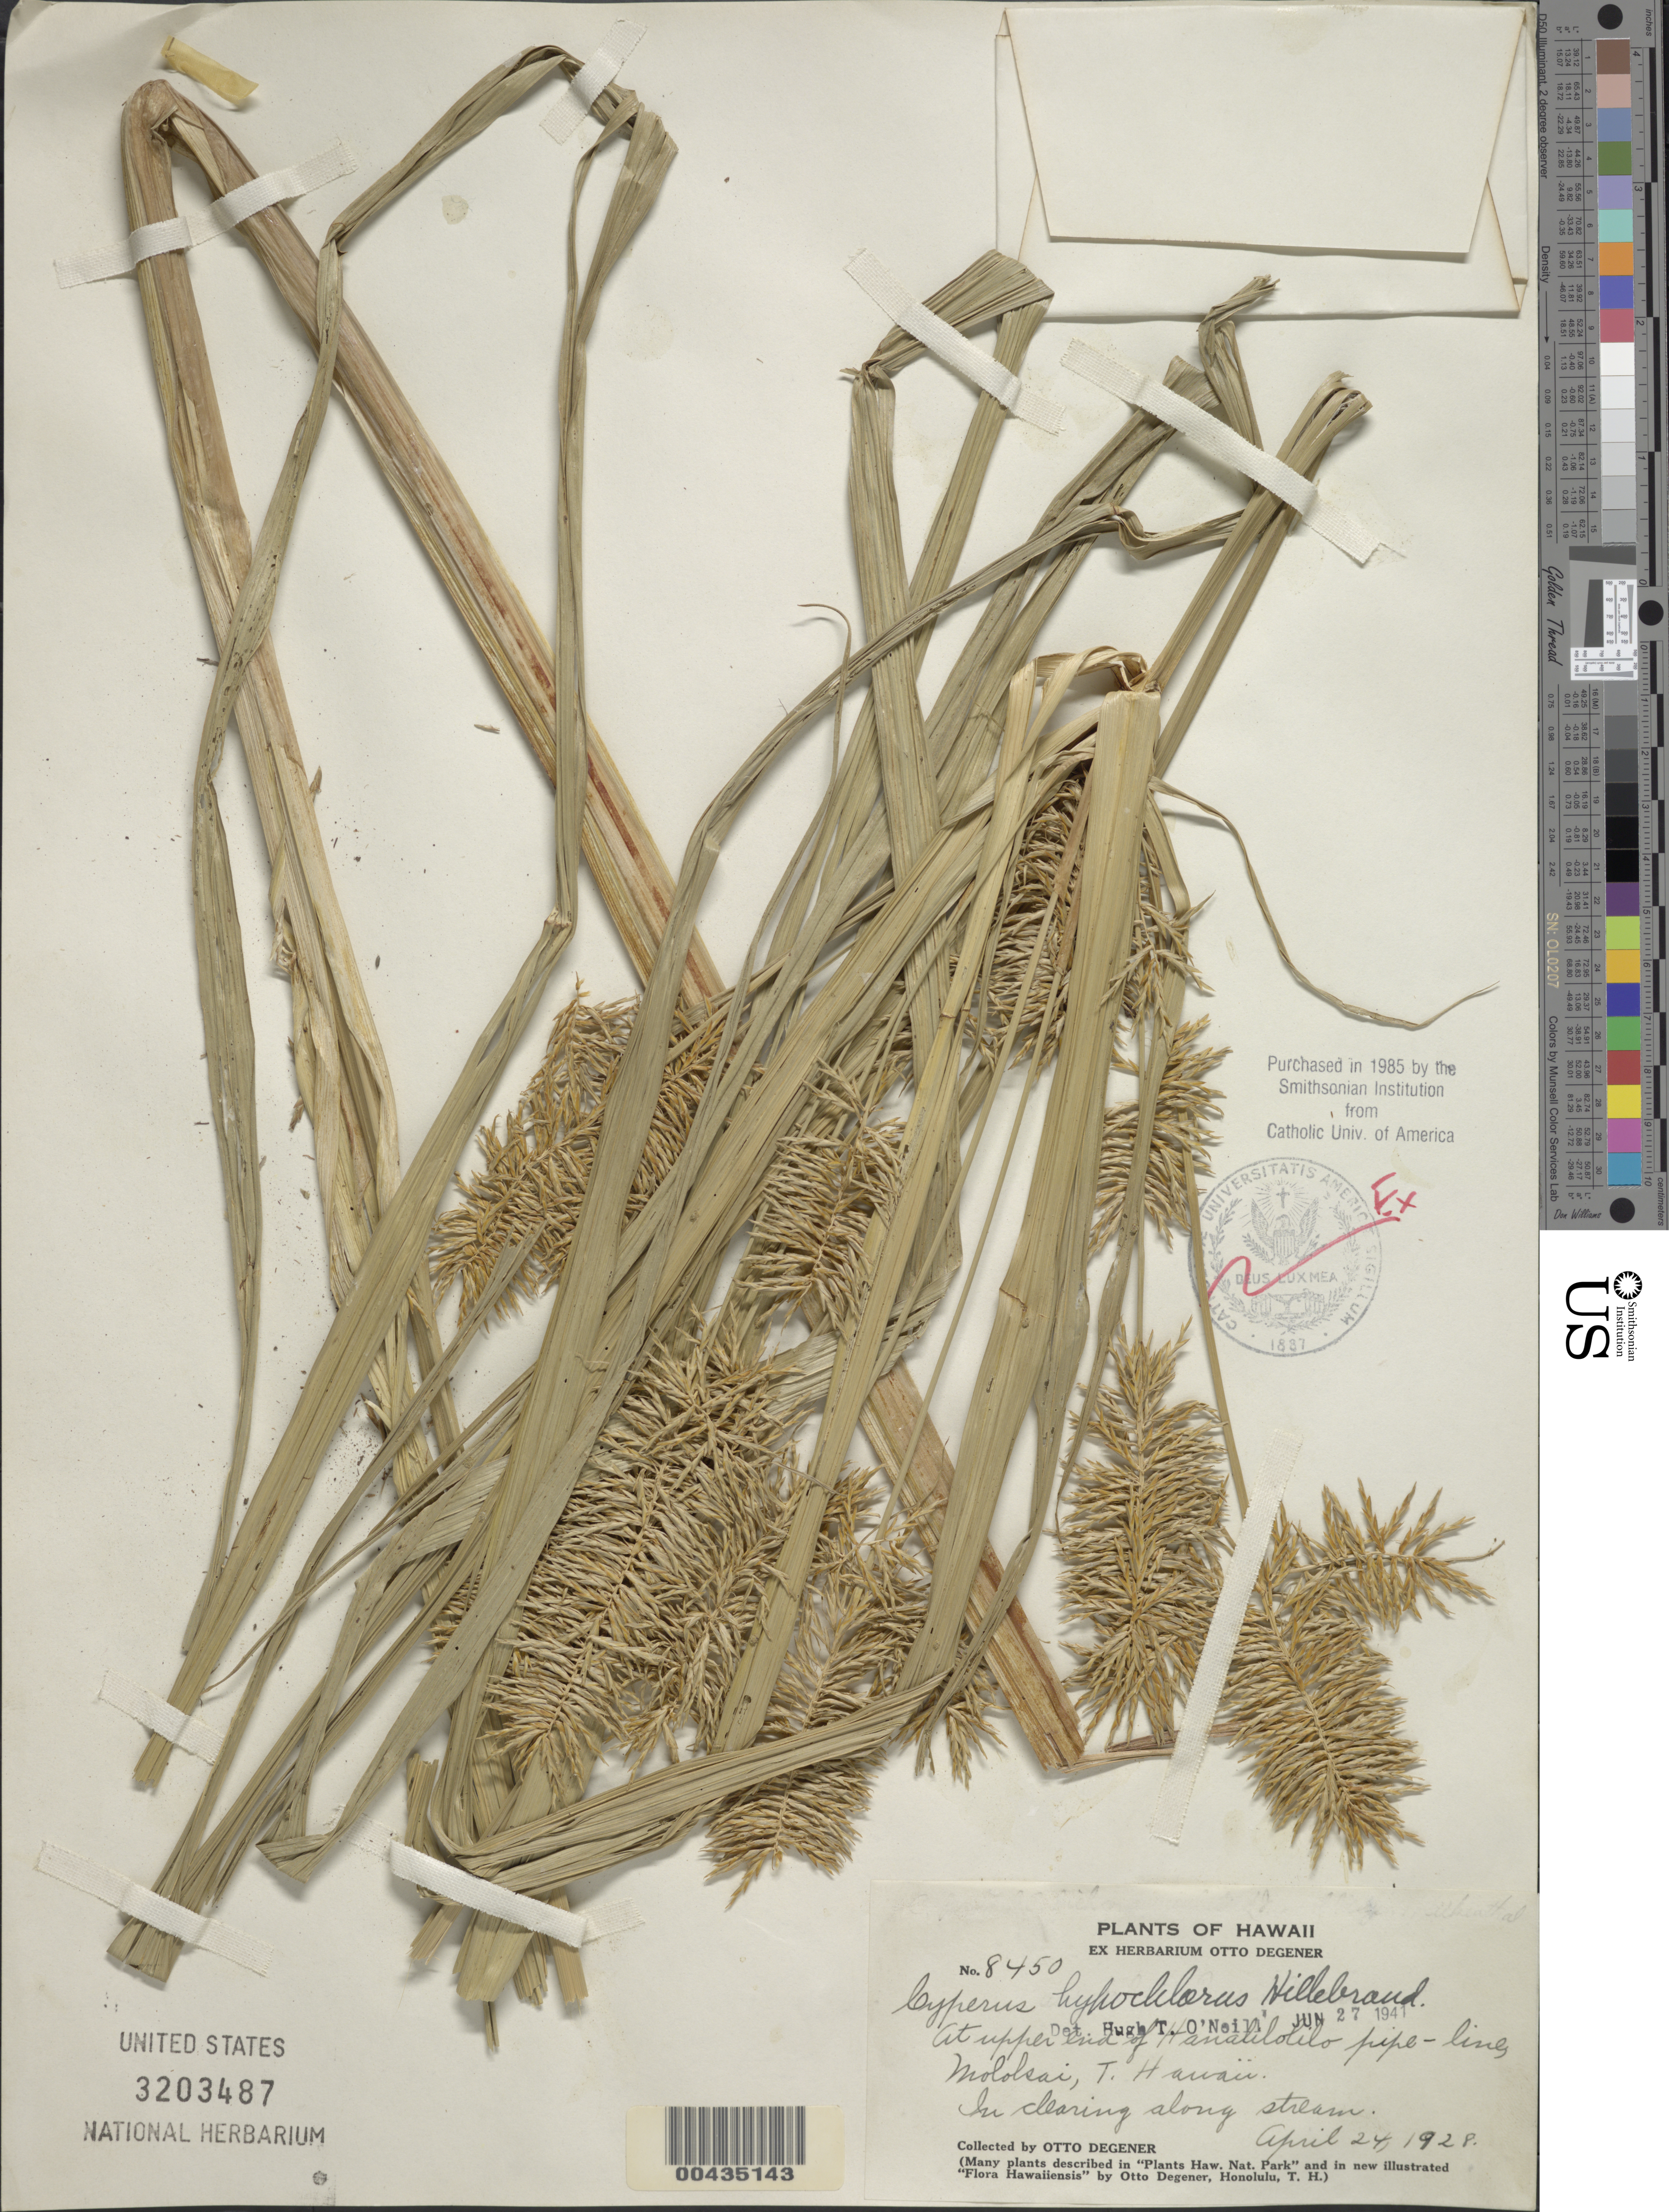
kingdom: Plantae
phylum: Tracheophyta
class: Liliopsida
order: Poales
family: Cyperaceae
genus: Cyperus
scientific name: Cyperus hypochlorus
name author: Hillebr.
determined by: O'Neill, Hugh T.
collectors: O. Degener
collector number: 8450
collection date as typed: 24 Apr 1928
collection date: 1928-04-24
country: United States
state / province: Hawaii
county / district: Maui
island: Moloka'i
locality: At upper end of Hanalilolilo pipe-line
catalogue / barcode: US 3203487